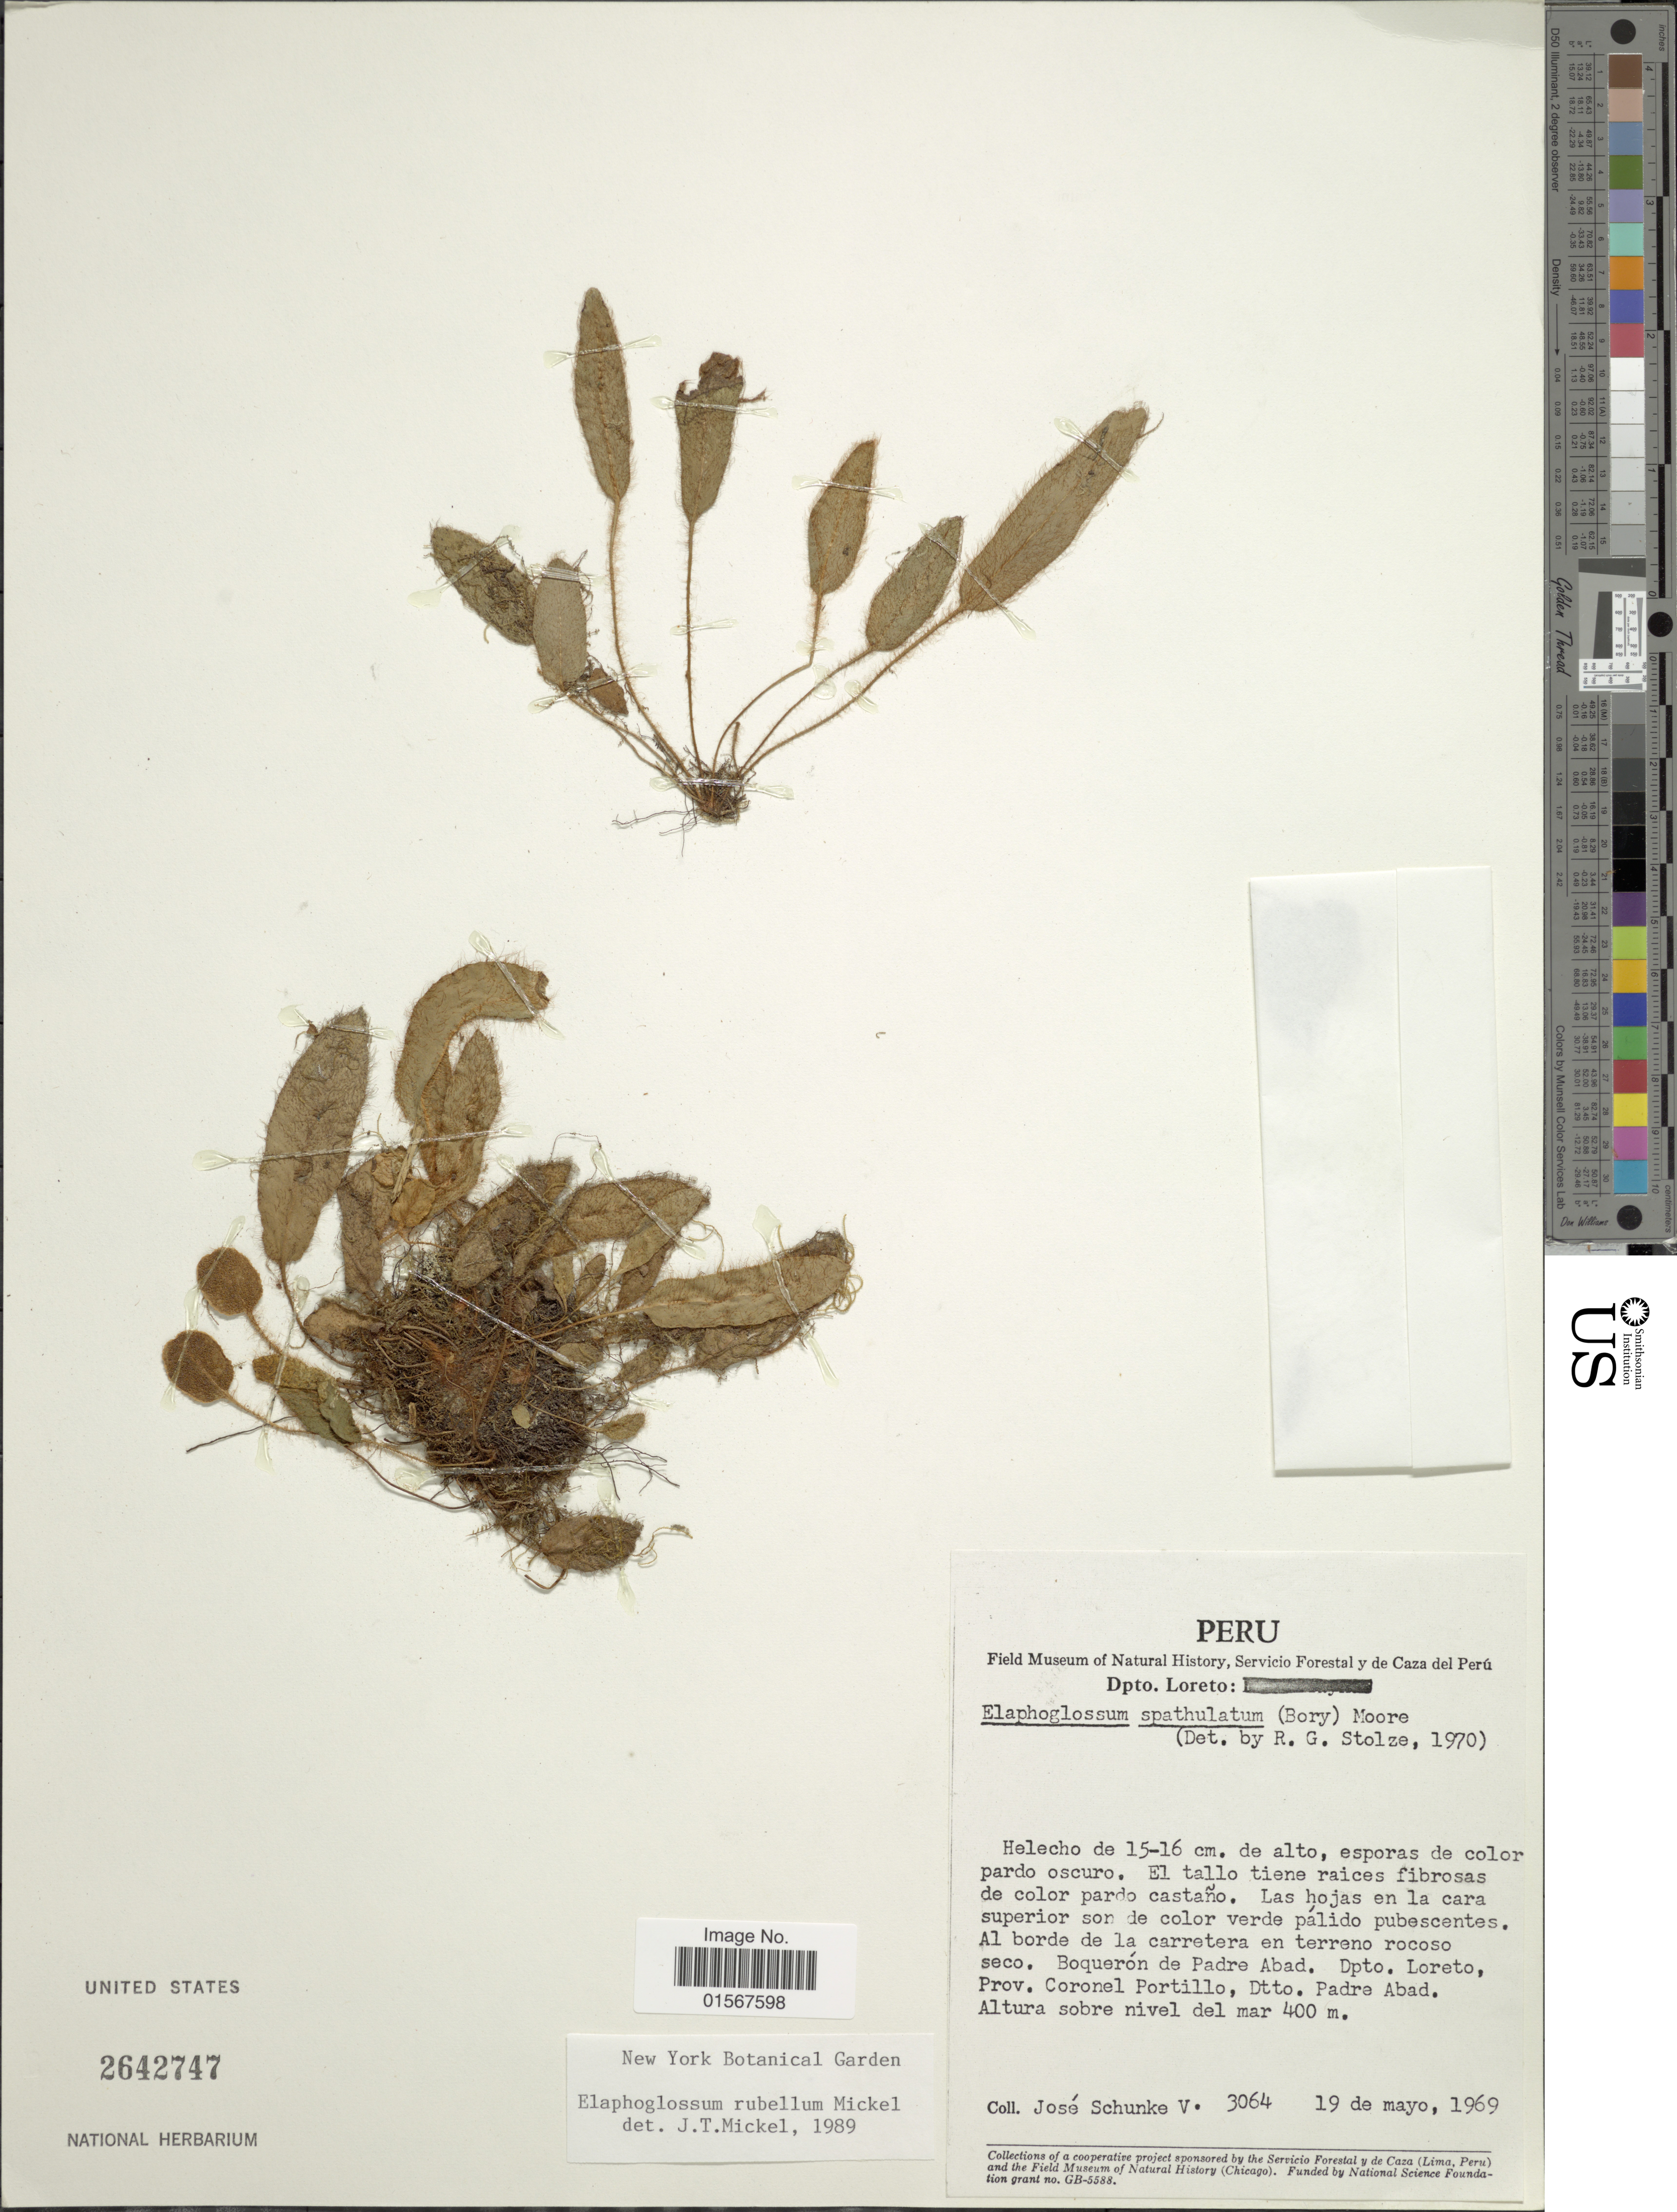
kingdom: Plantae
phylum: Tracheophyta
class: Polypodiopsida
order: Polypodiales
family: Dryopteridaceae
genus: Elaphoglossum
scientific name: Elaphoglossum rubellum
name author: Mickel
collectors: J. Schunke Vigo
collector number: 3064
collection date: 1969-05-19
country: Peru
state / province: Loreto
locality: Boqueron de Padre Abad, Dpto. Loreto, Prov. Coronel Portillo, Dtto. Padre Abad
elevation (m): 400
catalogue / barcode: US 2642747